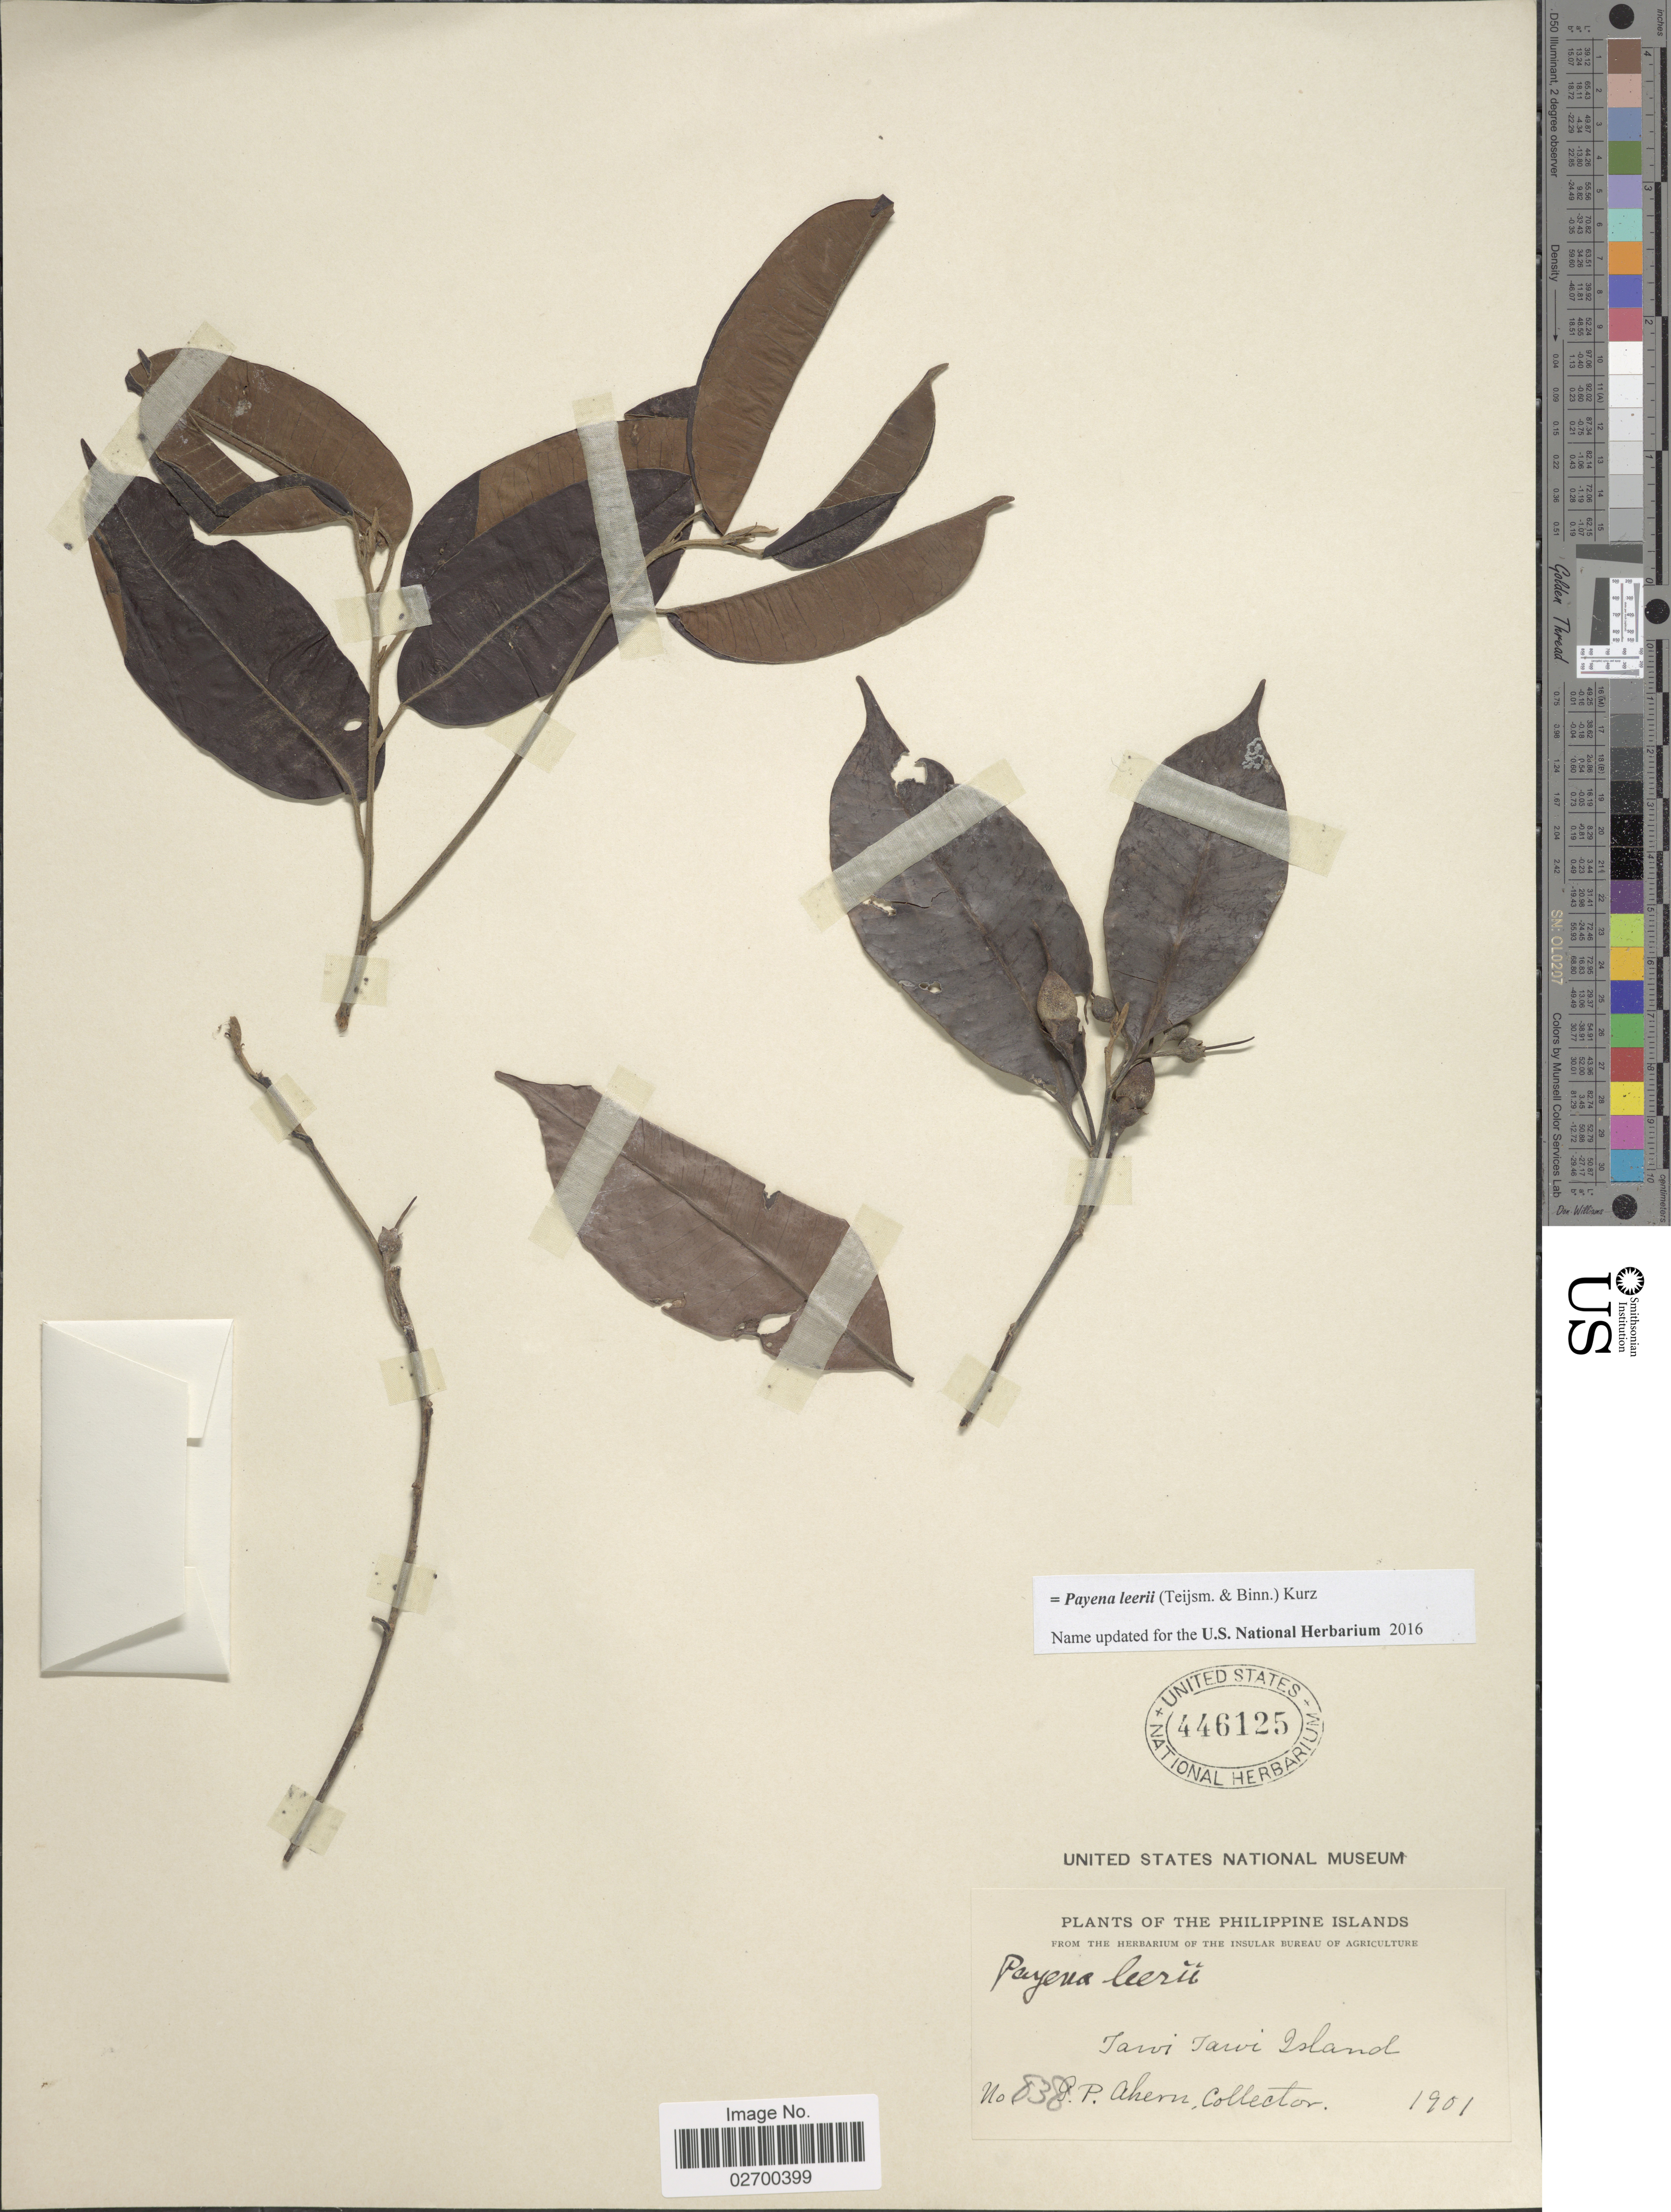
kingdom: Plantae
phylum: Tracheophyta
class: Magnoliopsida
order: Ericales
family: Sapotaceae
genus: Payena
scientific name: Payena leerii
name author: (Teijsm. & Binn.) Kurz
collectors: G. Ahern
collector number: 838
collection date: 1901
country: Philippines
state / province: Muslim Mindanao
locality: Philippine Islands. Tawi Tawi Island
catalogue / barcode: US 446125